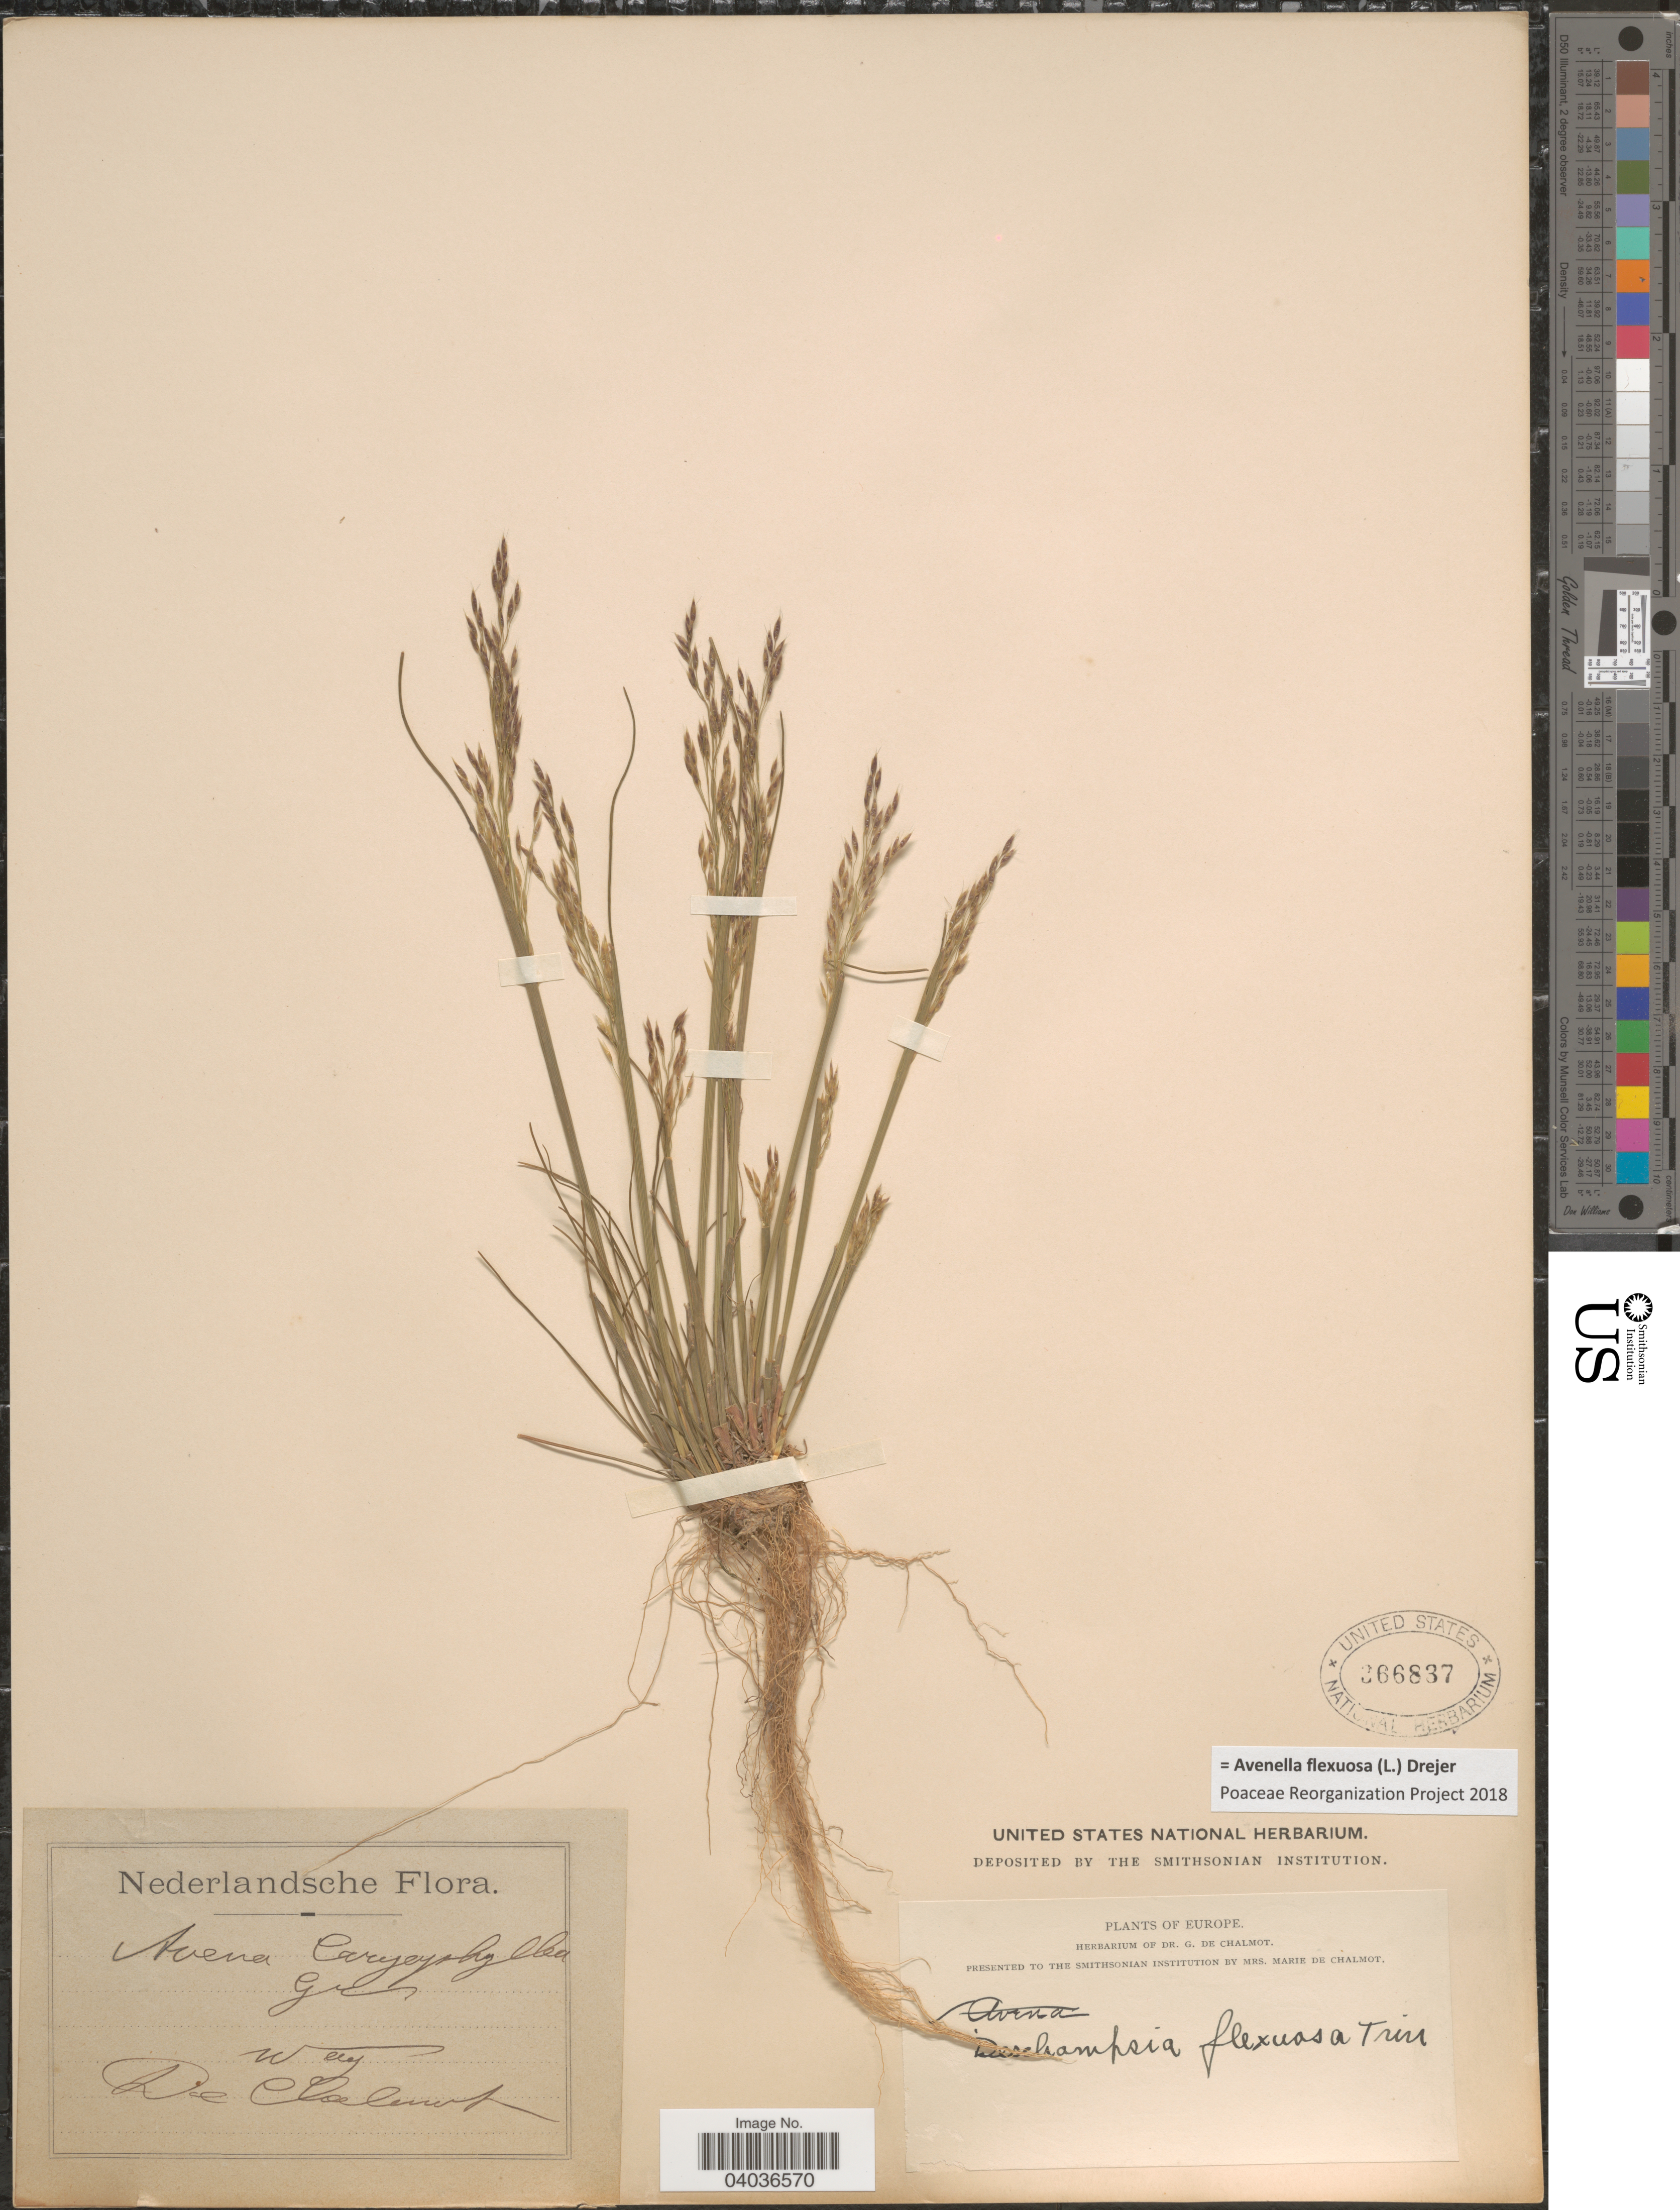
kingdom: Plantae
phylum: Tracheophyta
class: Liliopsida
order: Poales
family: Poaceae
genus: Avenella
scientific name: Avenella flexuosa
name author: (L.) Drejer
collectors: G. de Chalmot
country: Netherlands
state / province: Gelderland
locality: Nederlansche. Wag.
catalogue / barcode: US 366837